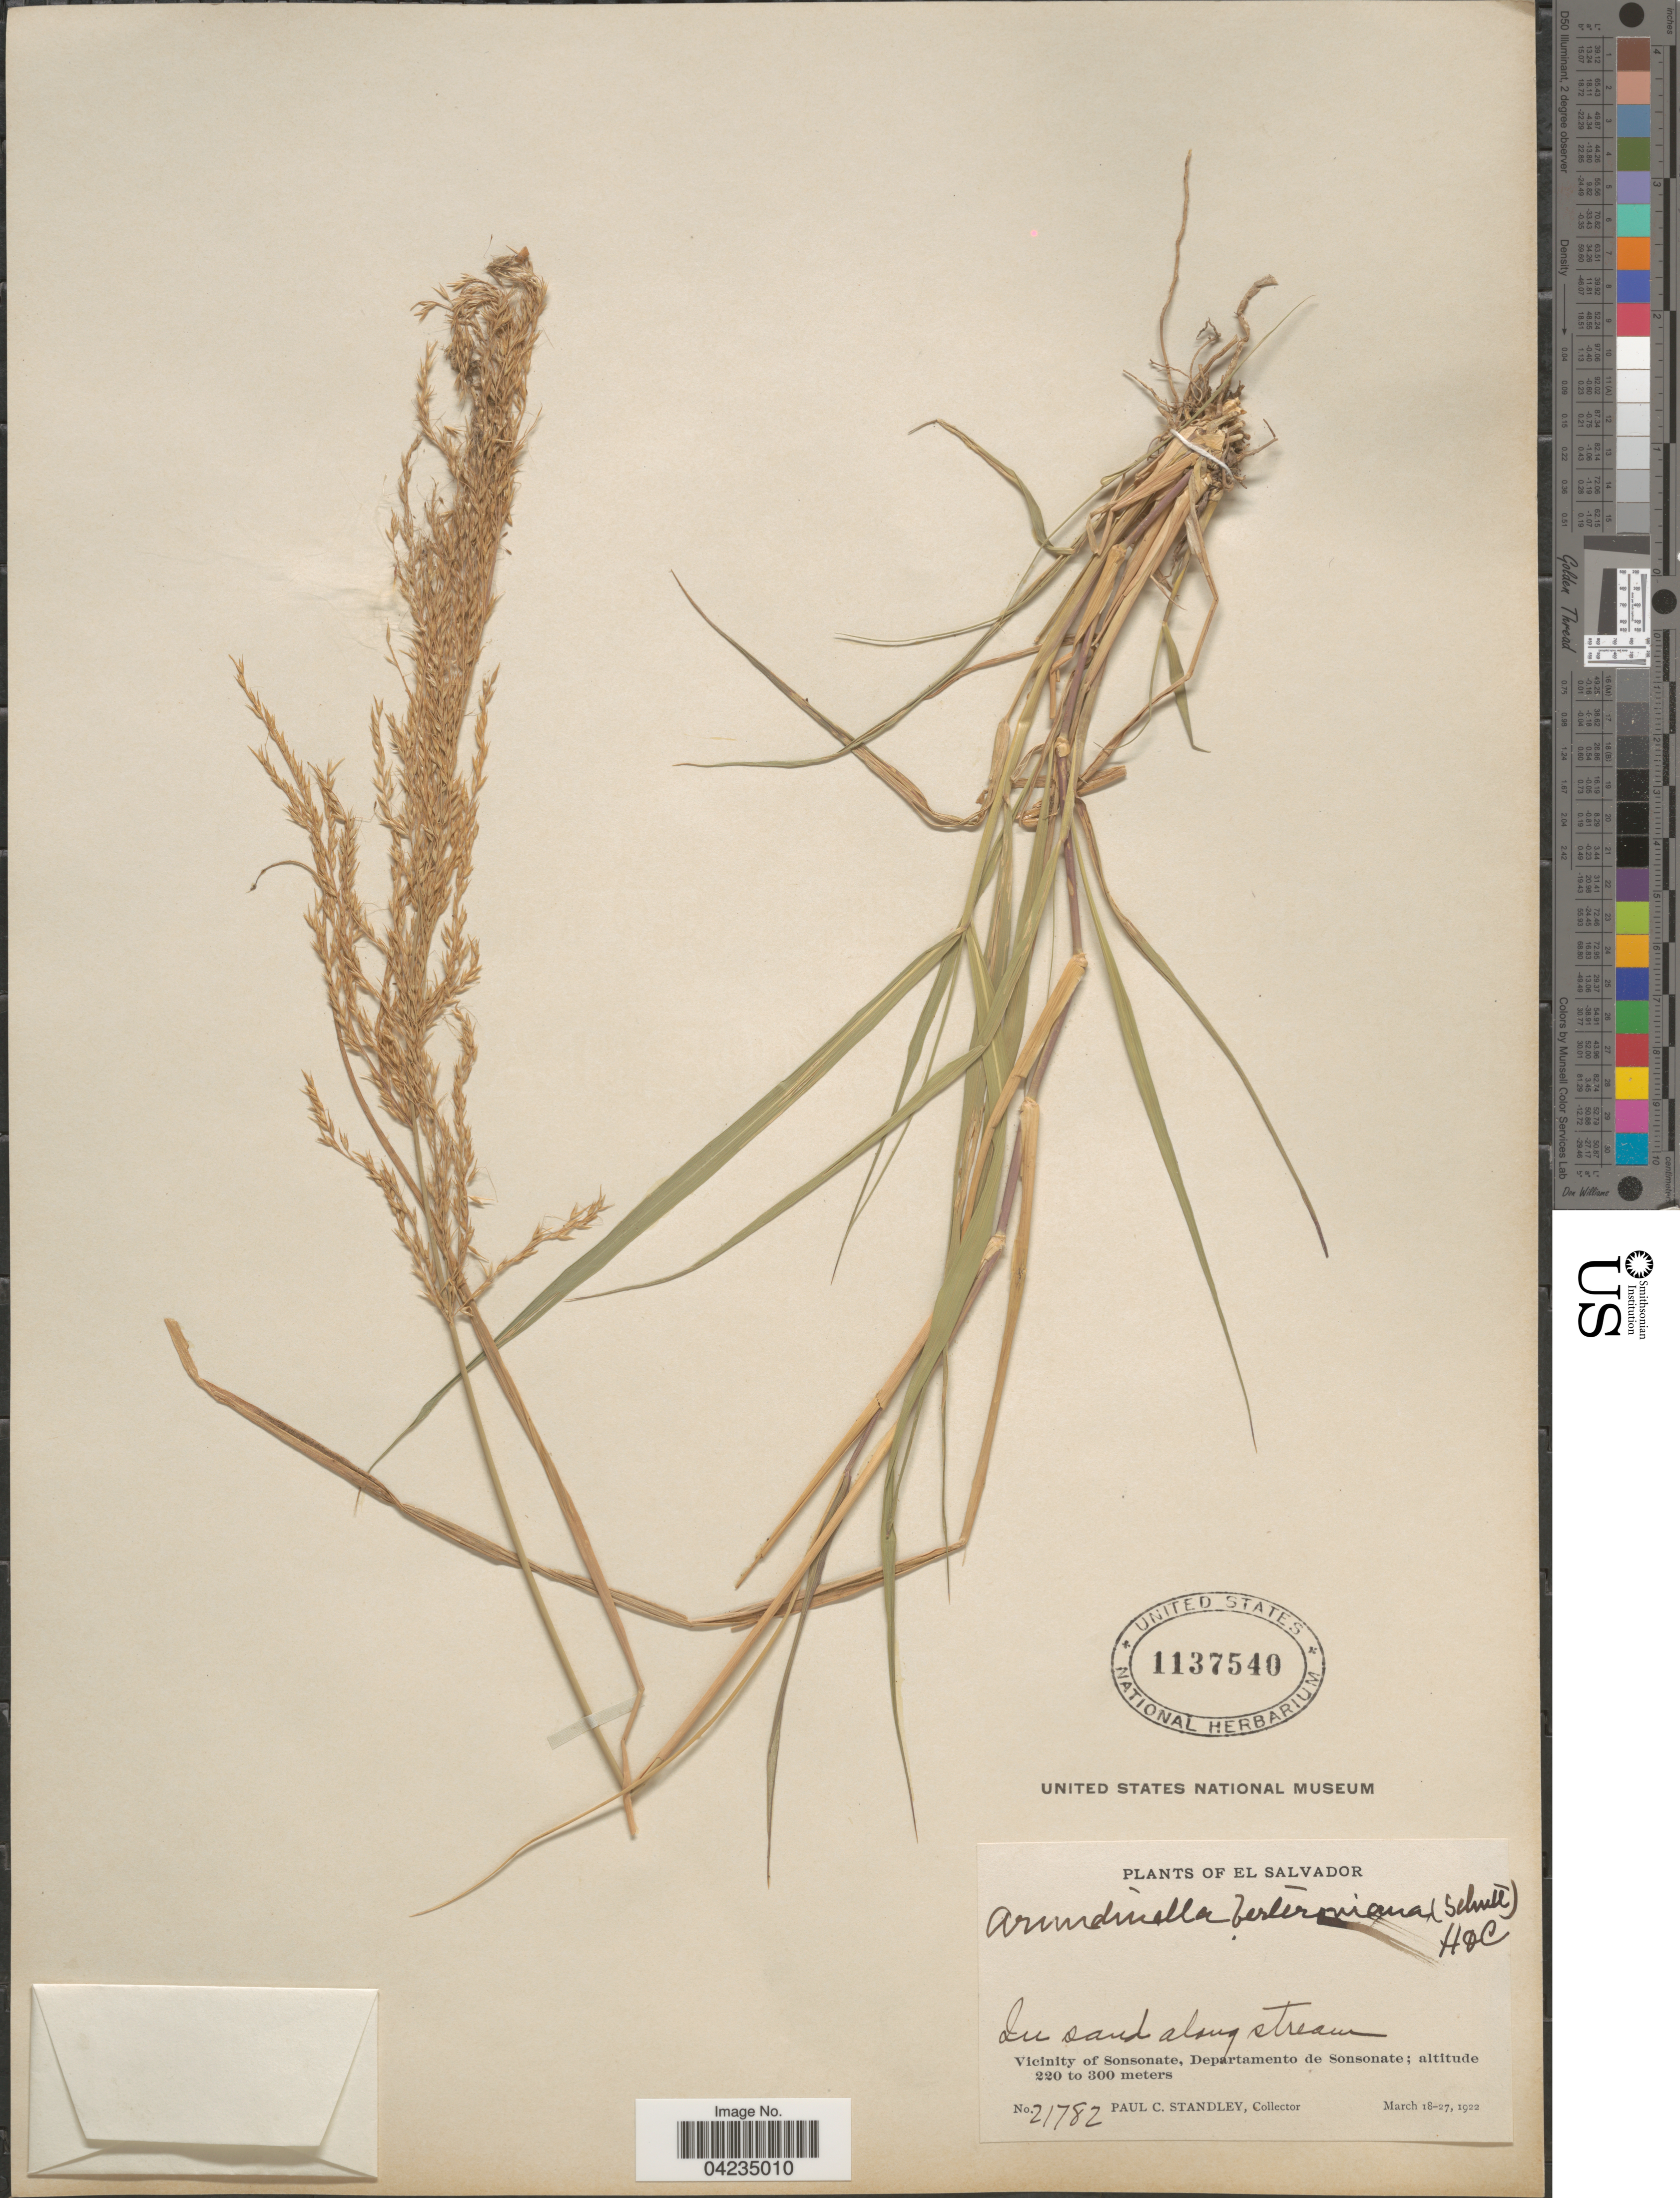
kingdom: Plantae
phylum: Tracheophyta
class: Liliopsida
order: Poales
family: Poaceae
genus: Arundinella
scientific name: Arundinella berteroniana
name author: (Schult.) Hitchc. & Chase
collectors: P. C. Standley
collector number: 21782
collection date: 1922-03-18/1922-03-27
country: El Salvador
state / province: Sonsonate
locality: Vicinity of Sonsonate, Departamento de Sonsonate.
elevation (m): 220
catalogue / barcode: US 1137540